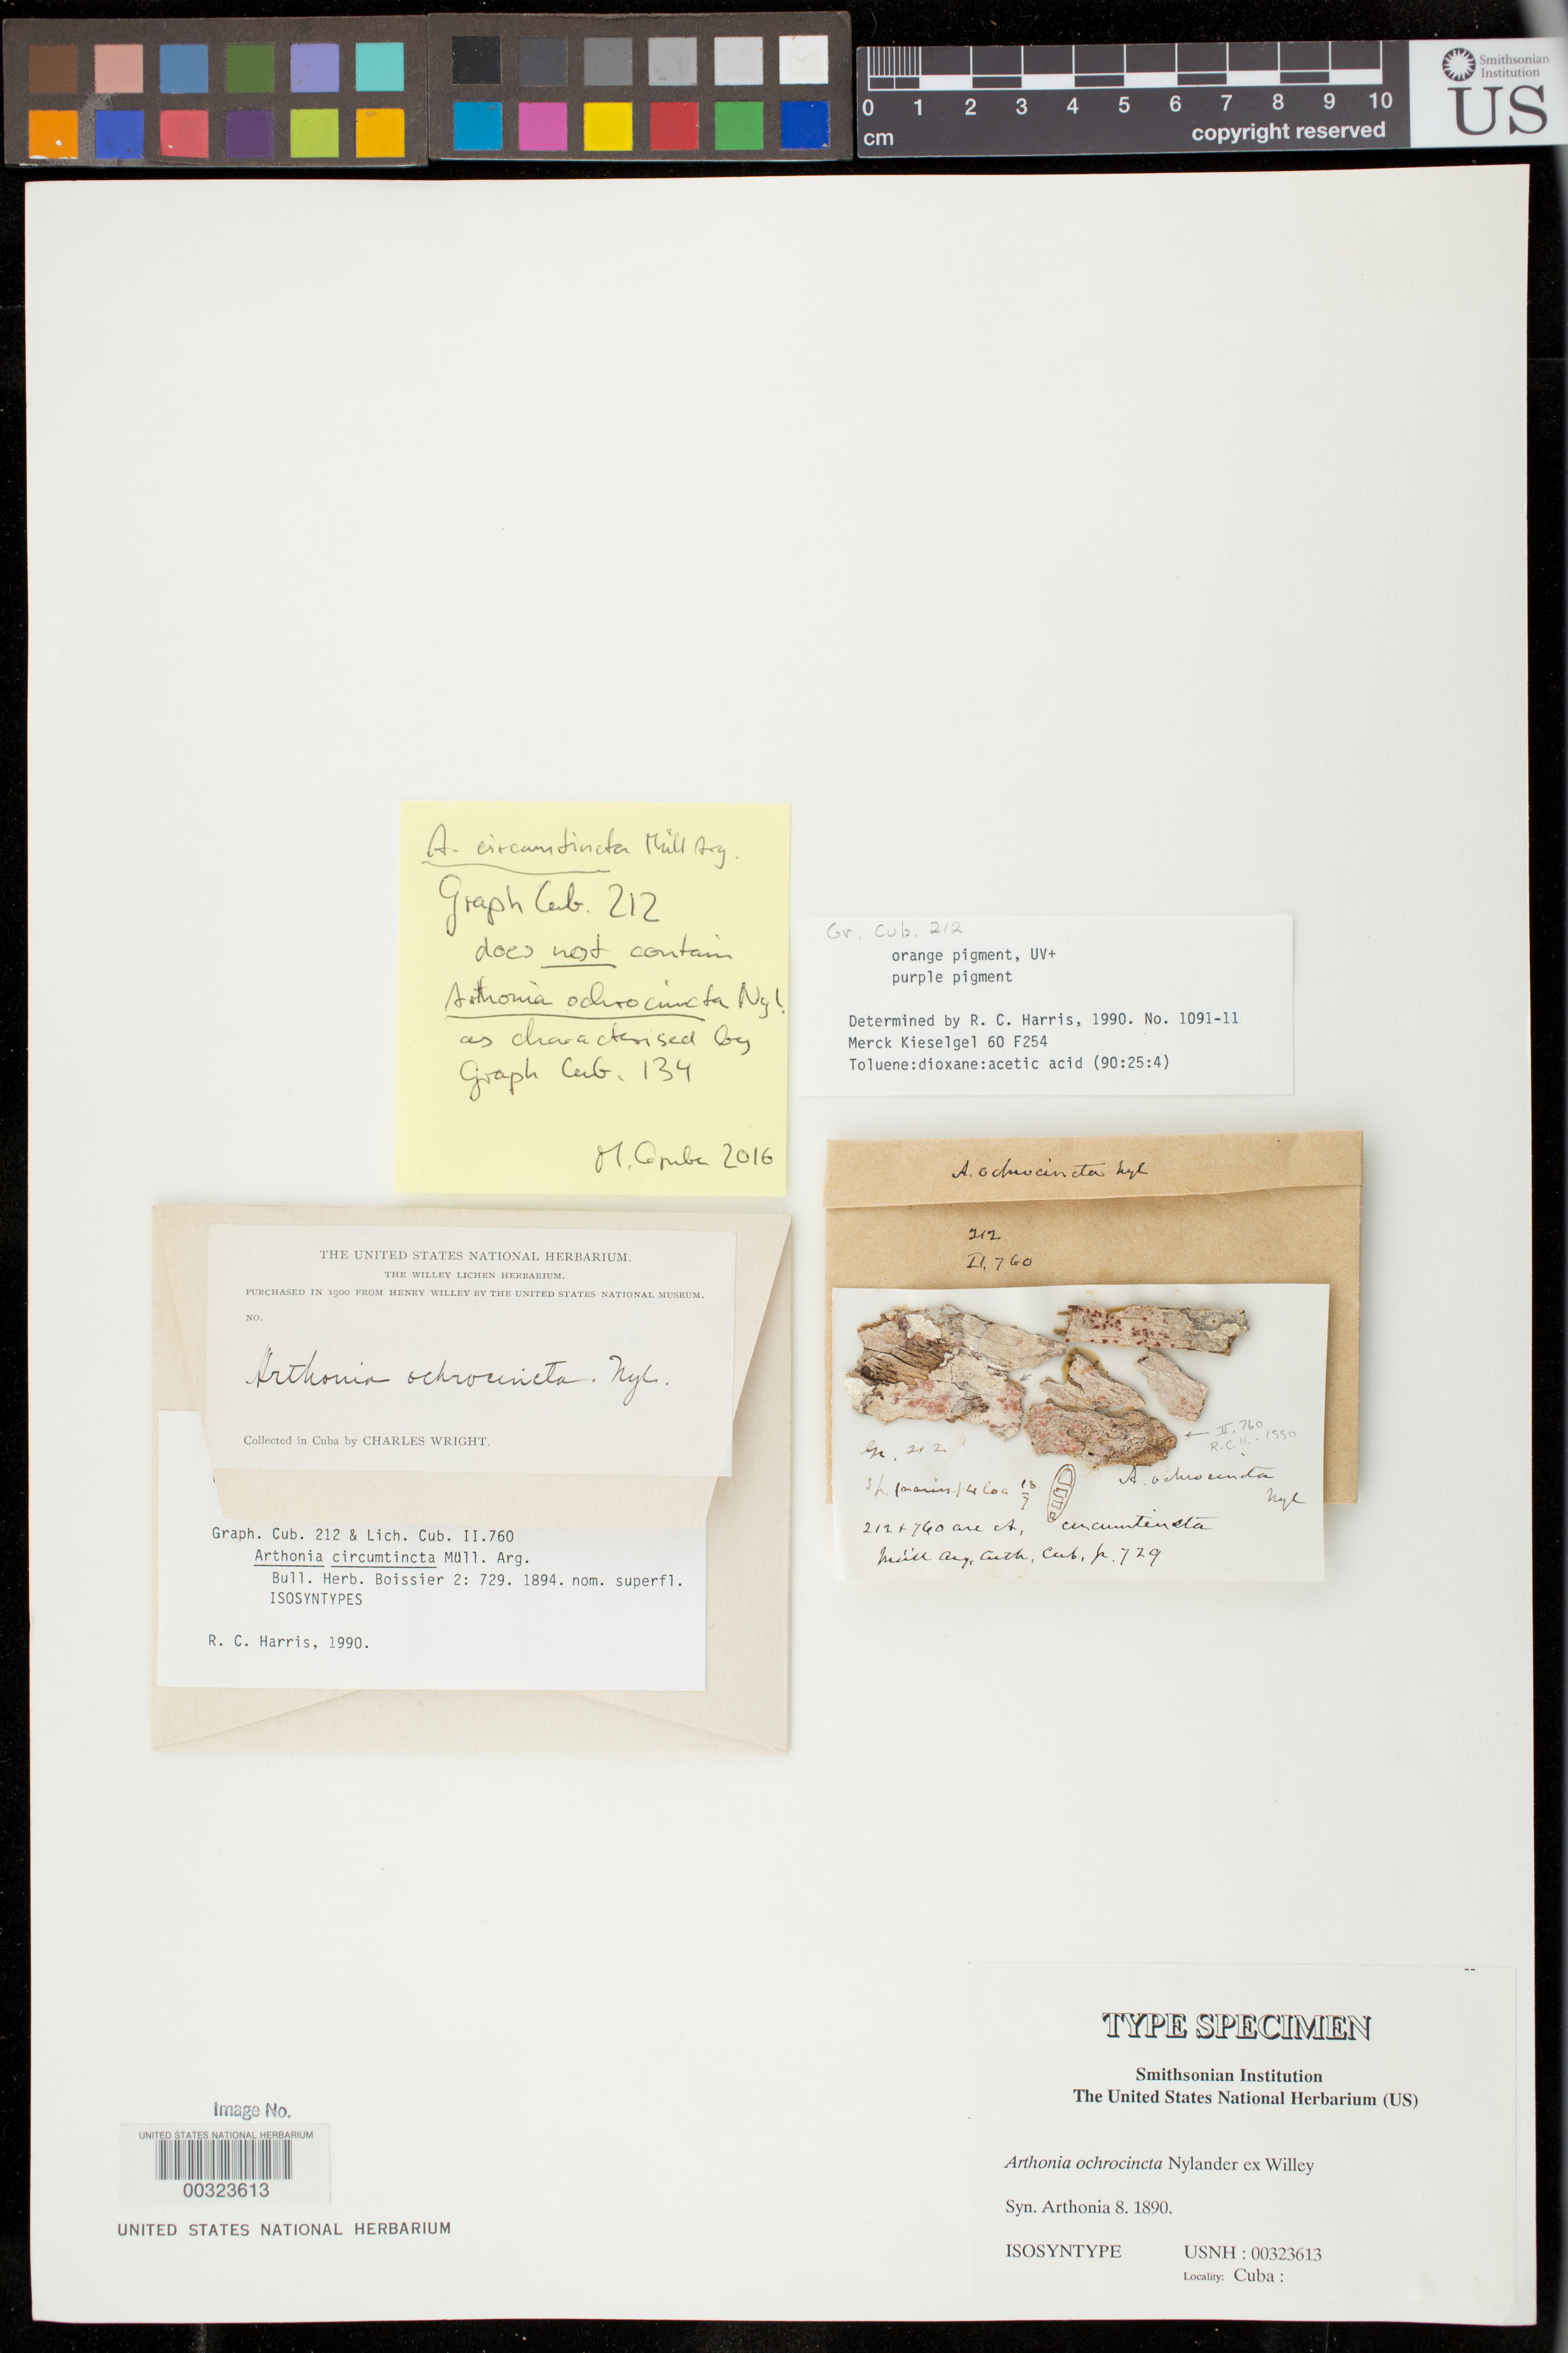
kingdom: Fungi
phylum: Ascomycota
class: Arthoniomycetes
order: Arthoniales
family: Arthoniaceae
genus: Arthonia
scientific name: Arthonia ochrocincta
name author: Nyl. ex Willey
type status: Isosyntype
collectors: C. Wright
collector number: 212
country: Cuba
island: Greater Antilles